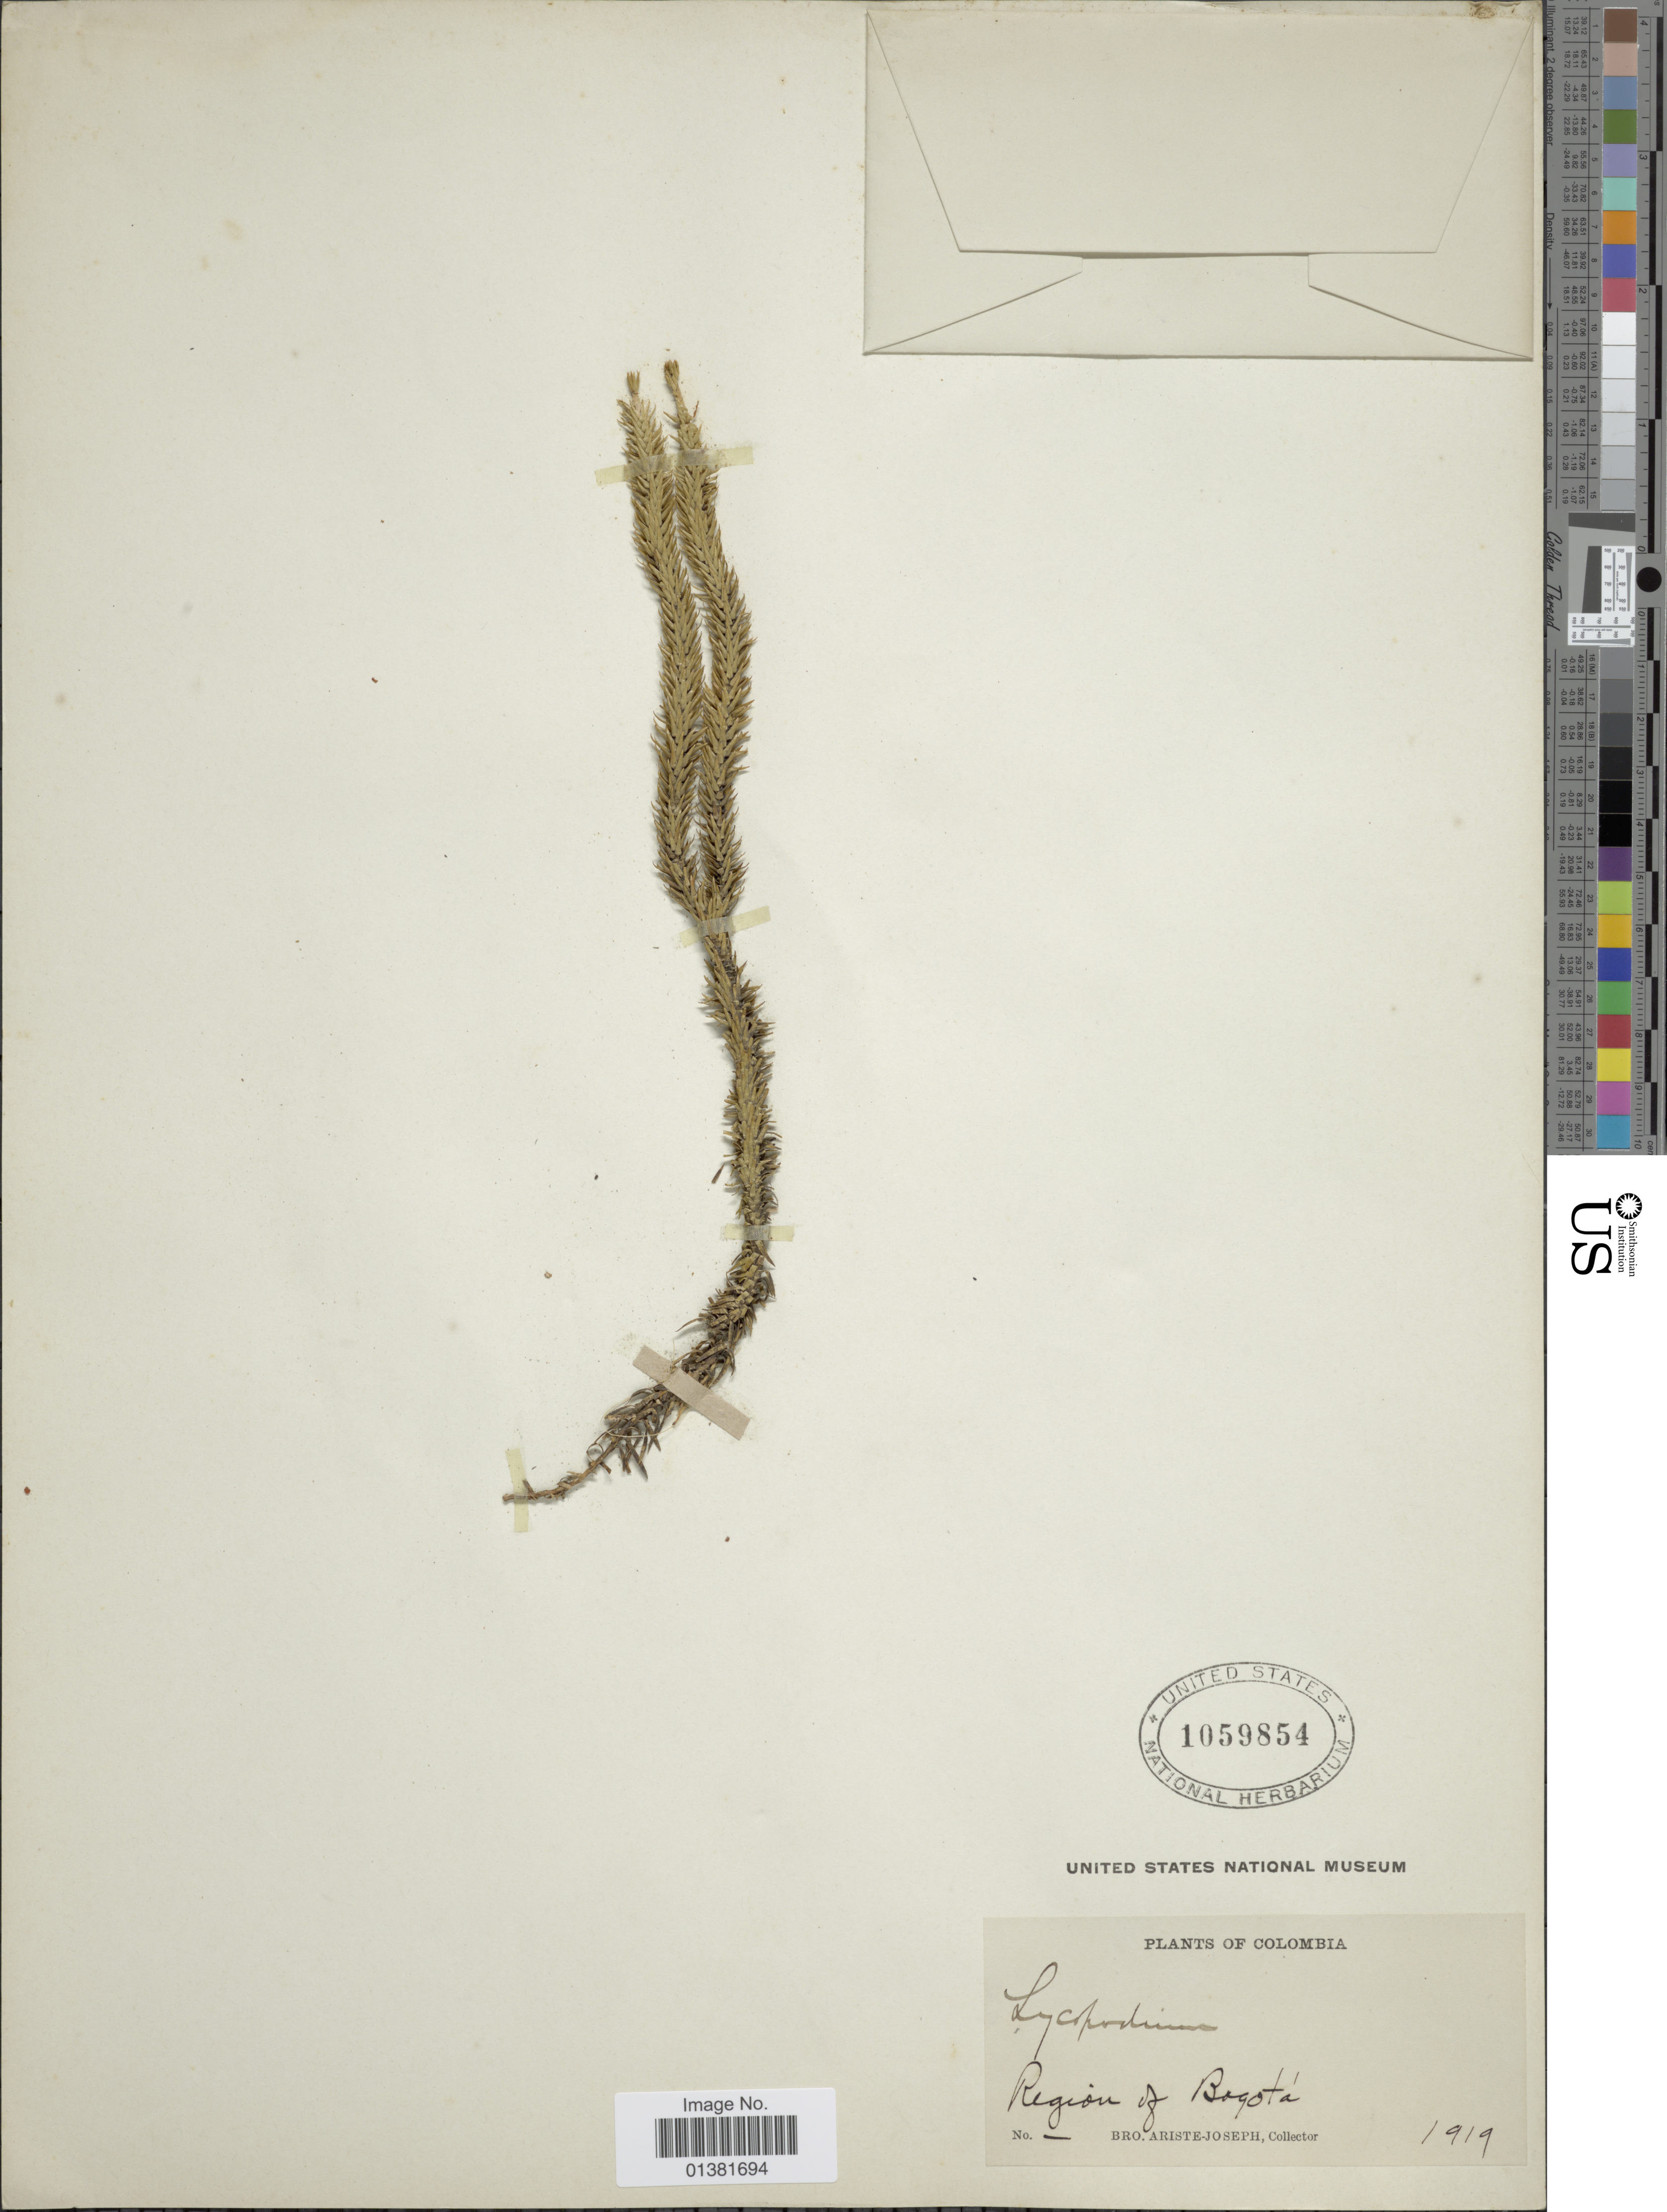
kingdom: Plantae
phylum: Tracheophyta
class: Lycopodiopsida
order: Lycopodiales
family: Lycopodiaceae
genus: Phlegmariurus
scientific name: Phlegmariurus sp.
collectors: Bro. Ariste-Joseph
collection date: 1919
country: Colombia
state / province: Bogota D.C.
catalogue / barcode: US 1059854